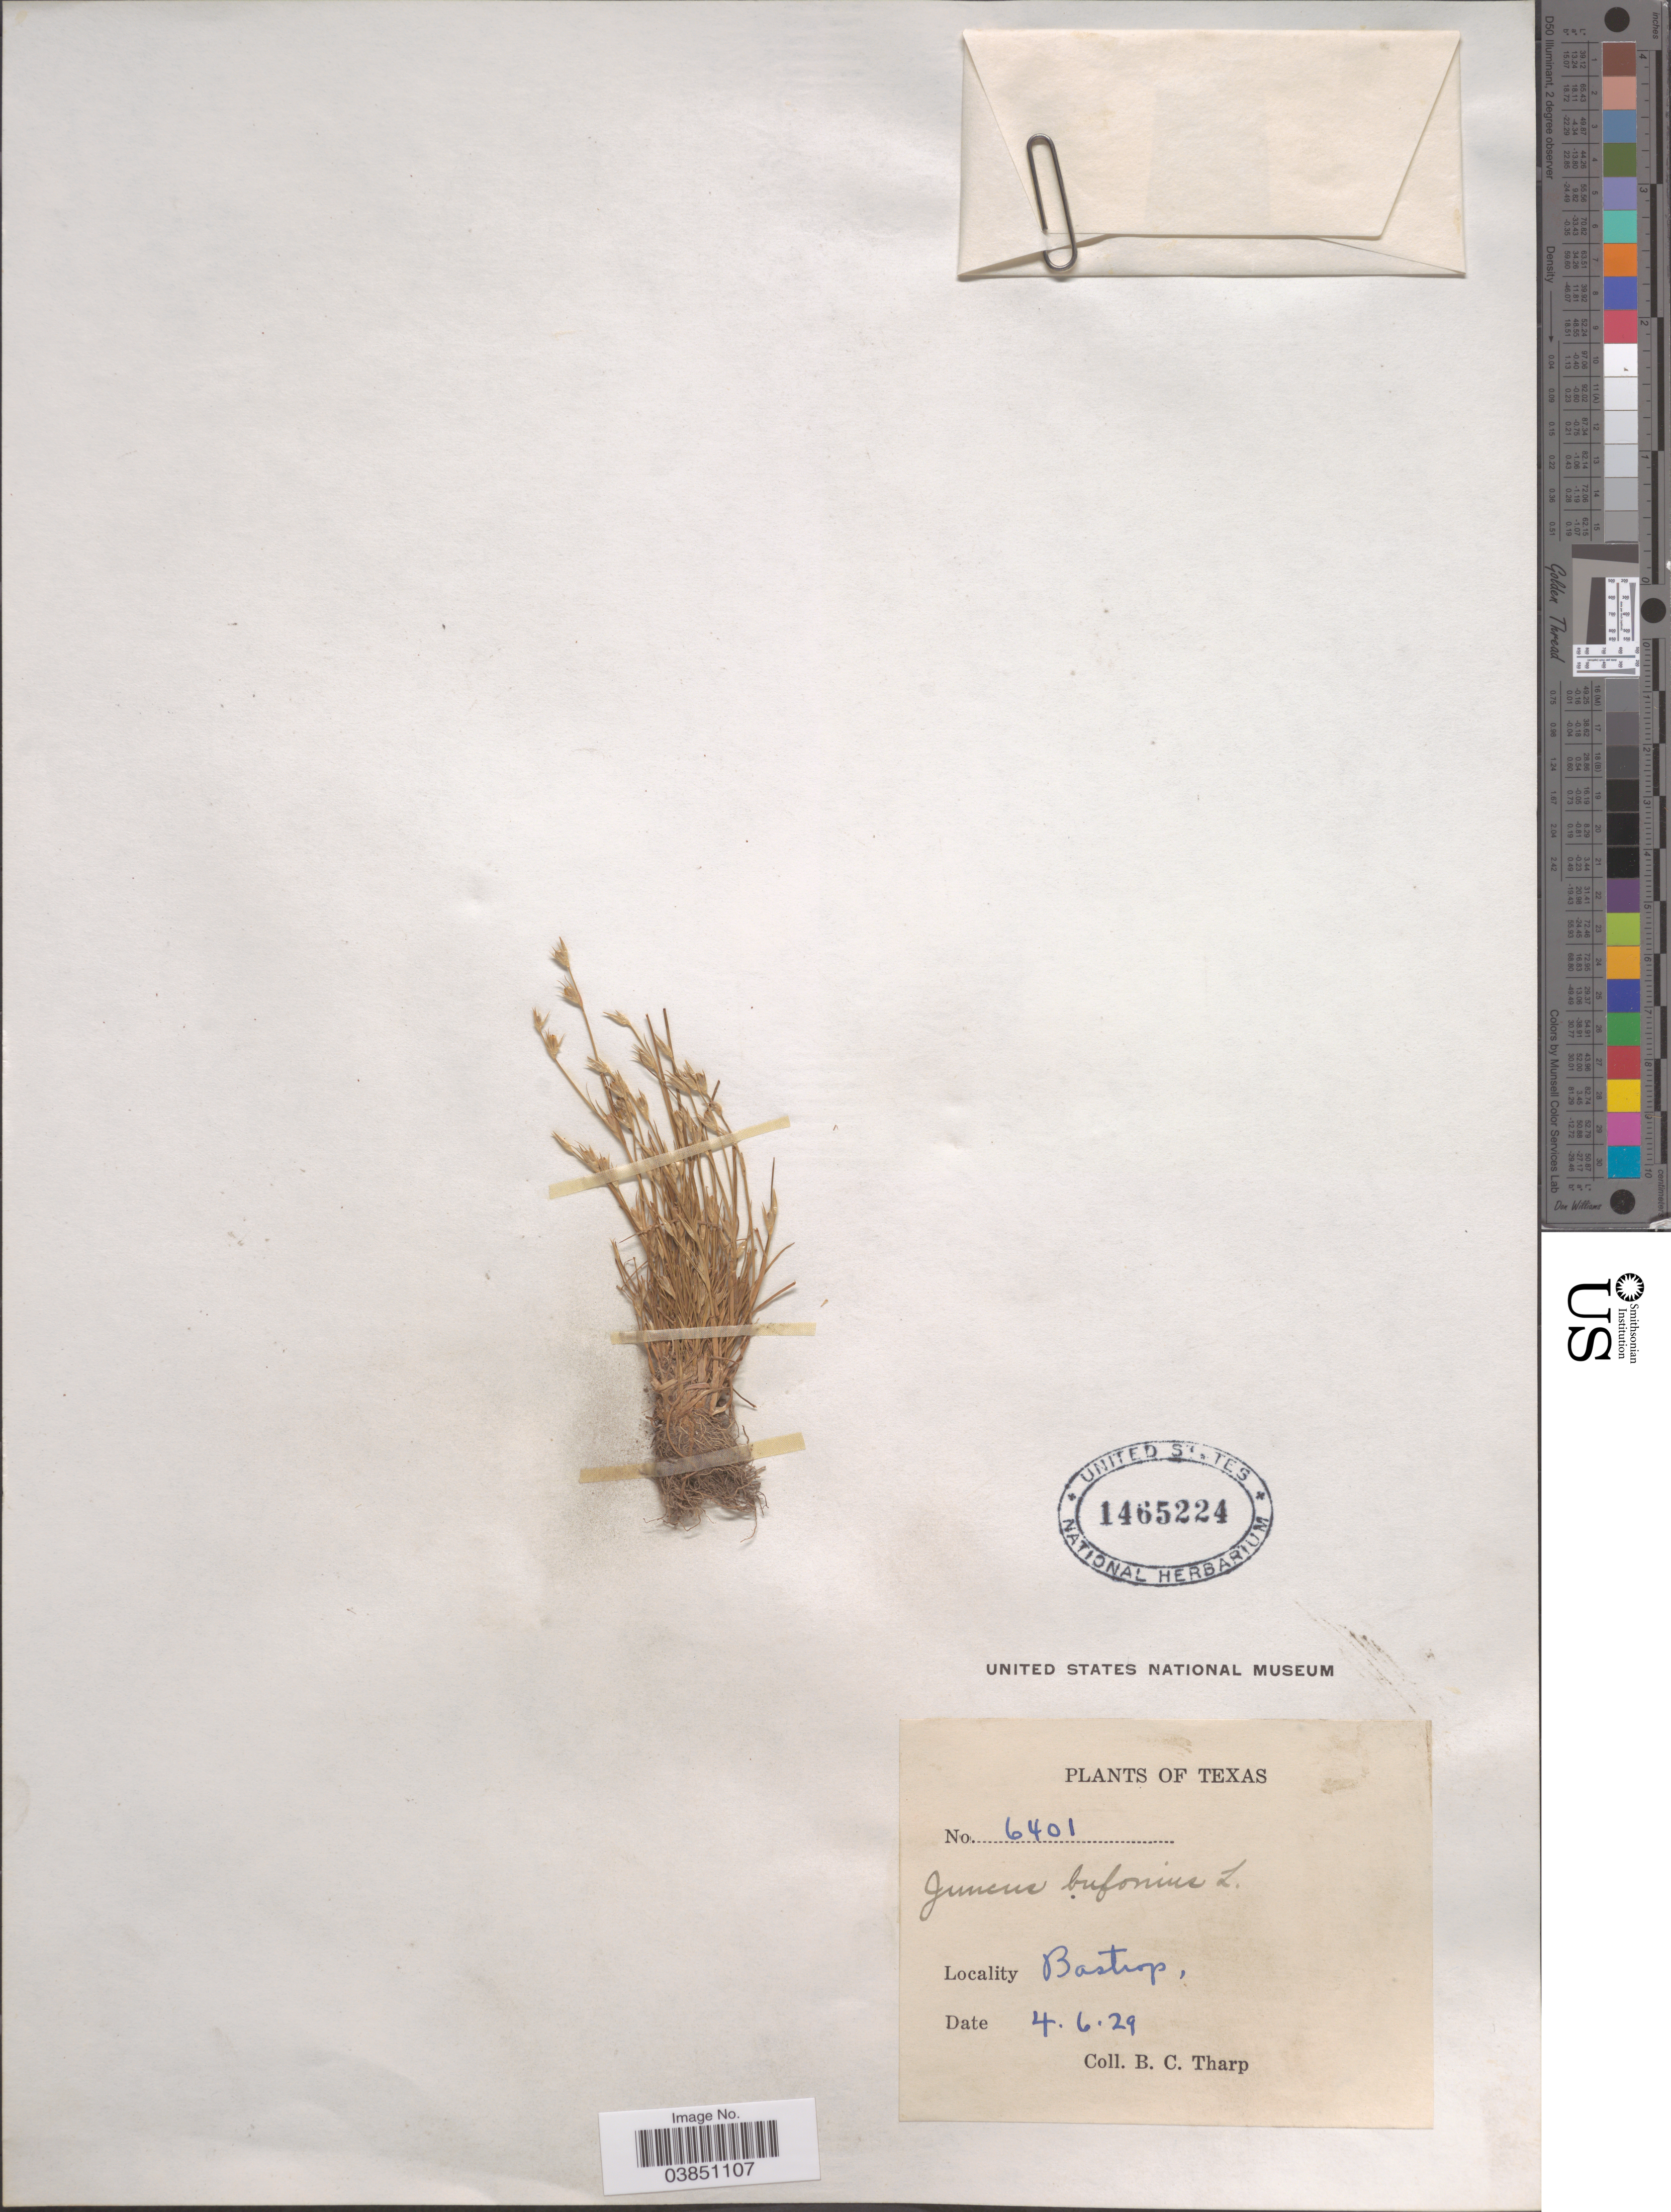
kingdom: Plantae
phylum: Tracheophyta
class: Liliopsida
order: Poales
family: Juncaceae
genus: Juncus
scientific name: Juncus bufonius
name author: L.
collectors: B. C. Tharp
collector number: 6401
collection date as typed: Transcribed d/m/y: 6/4/29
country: United States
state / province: Texas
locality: Bastrop.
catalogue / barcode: US 1465224